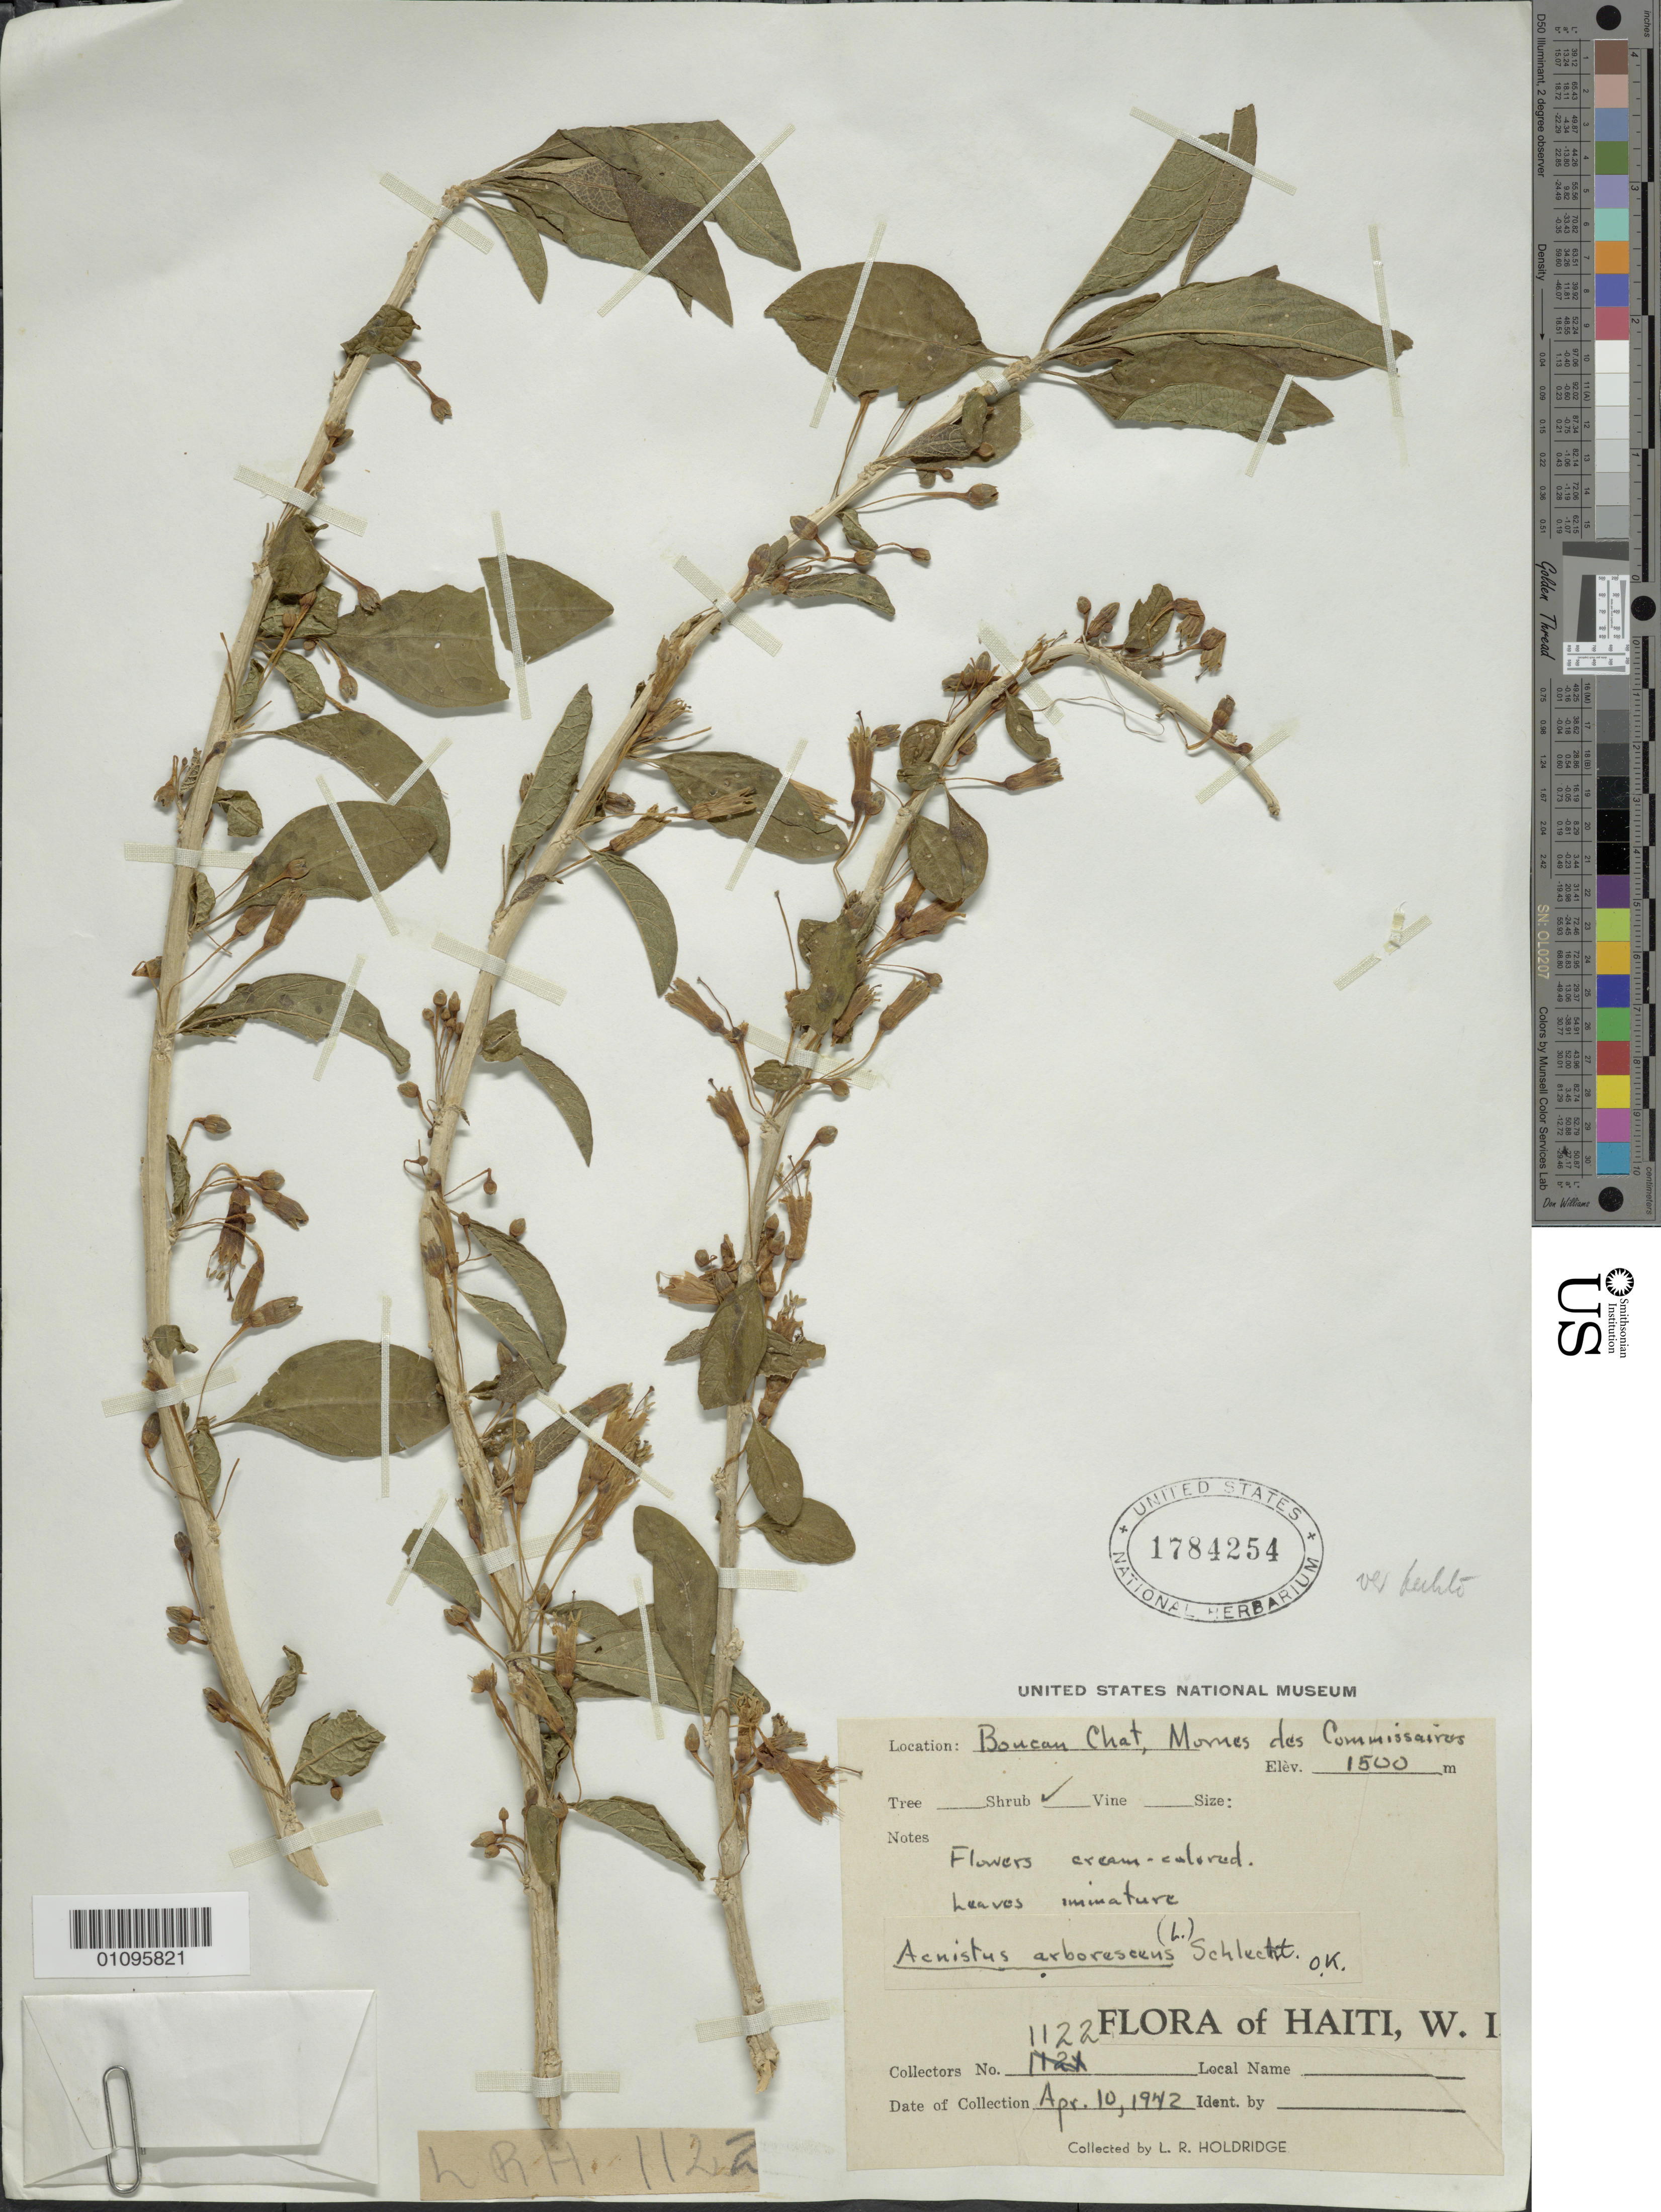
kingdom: Plantae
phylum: Tracheophyta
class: Magnoliopsida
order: Solanales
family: Solanaceae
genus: Acnistus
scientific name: Acnistus arborescens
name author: (L.) Schltdl.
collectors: L. Holdridge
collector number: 1122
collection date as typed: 10 Apr 1942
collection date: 1942-04-10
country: Haiti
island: Hispaniola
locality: Mornes des Commissaires, Boucan Chat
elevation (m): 1500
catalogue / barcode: US 1784254